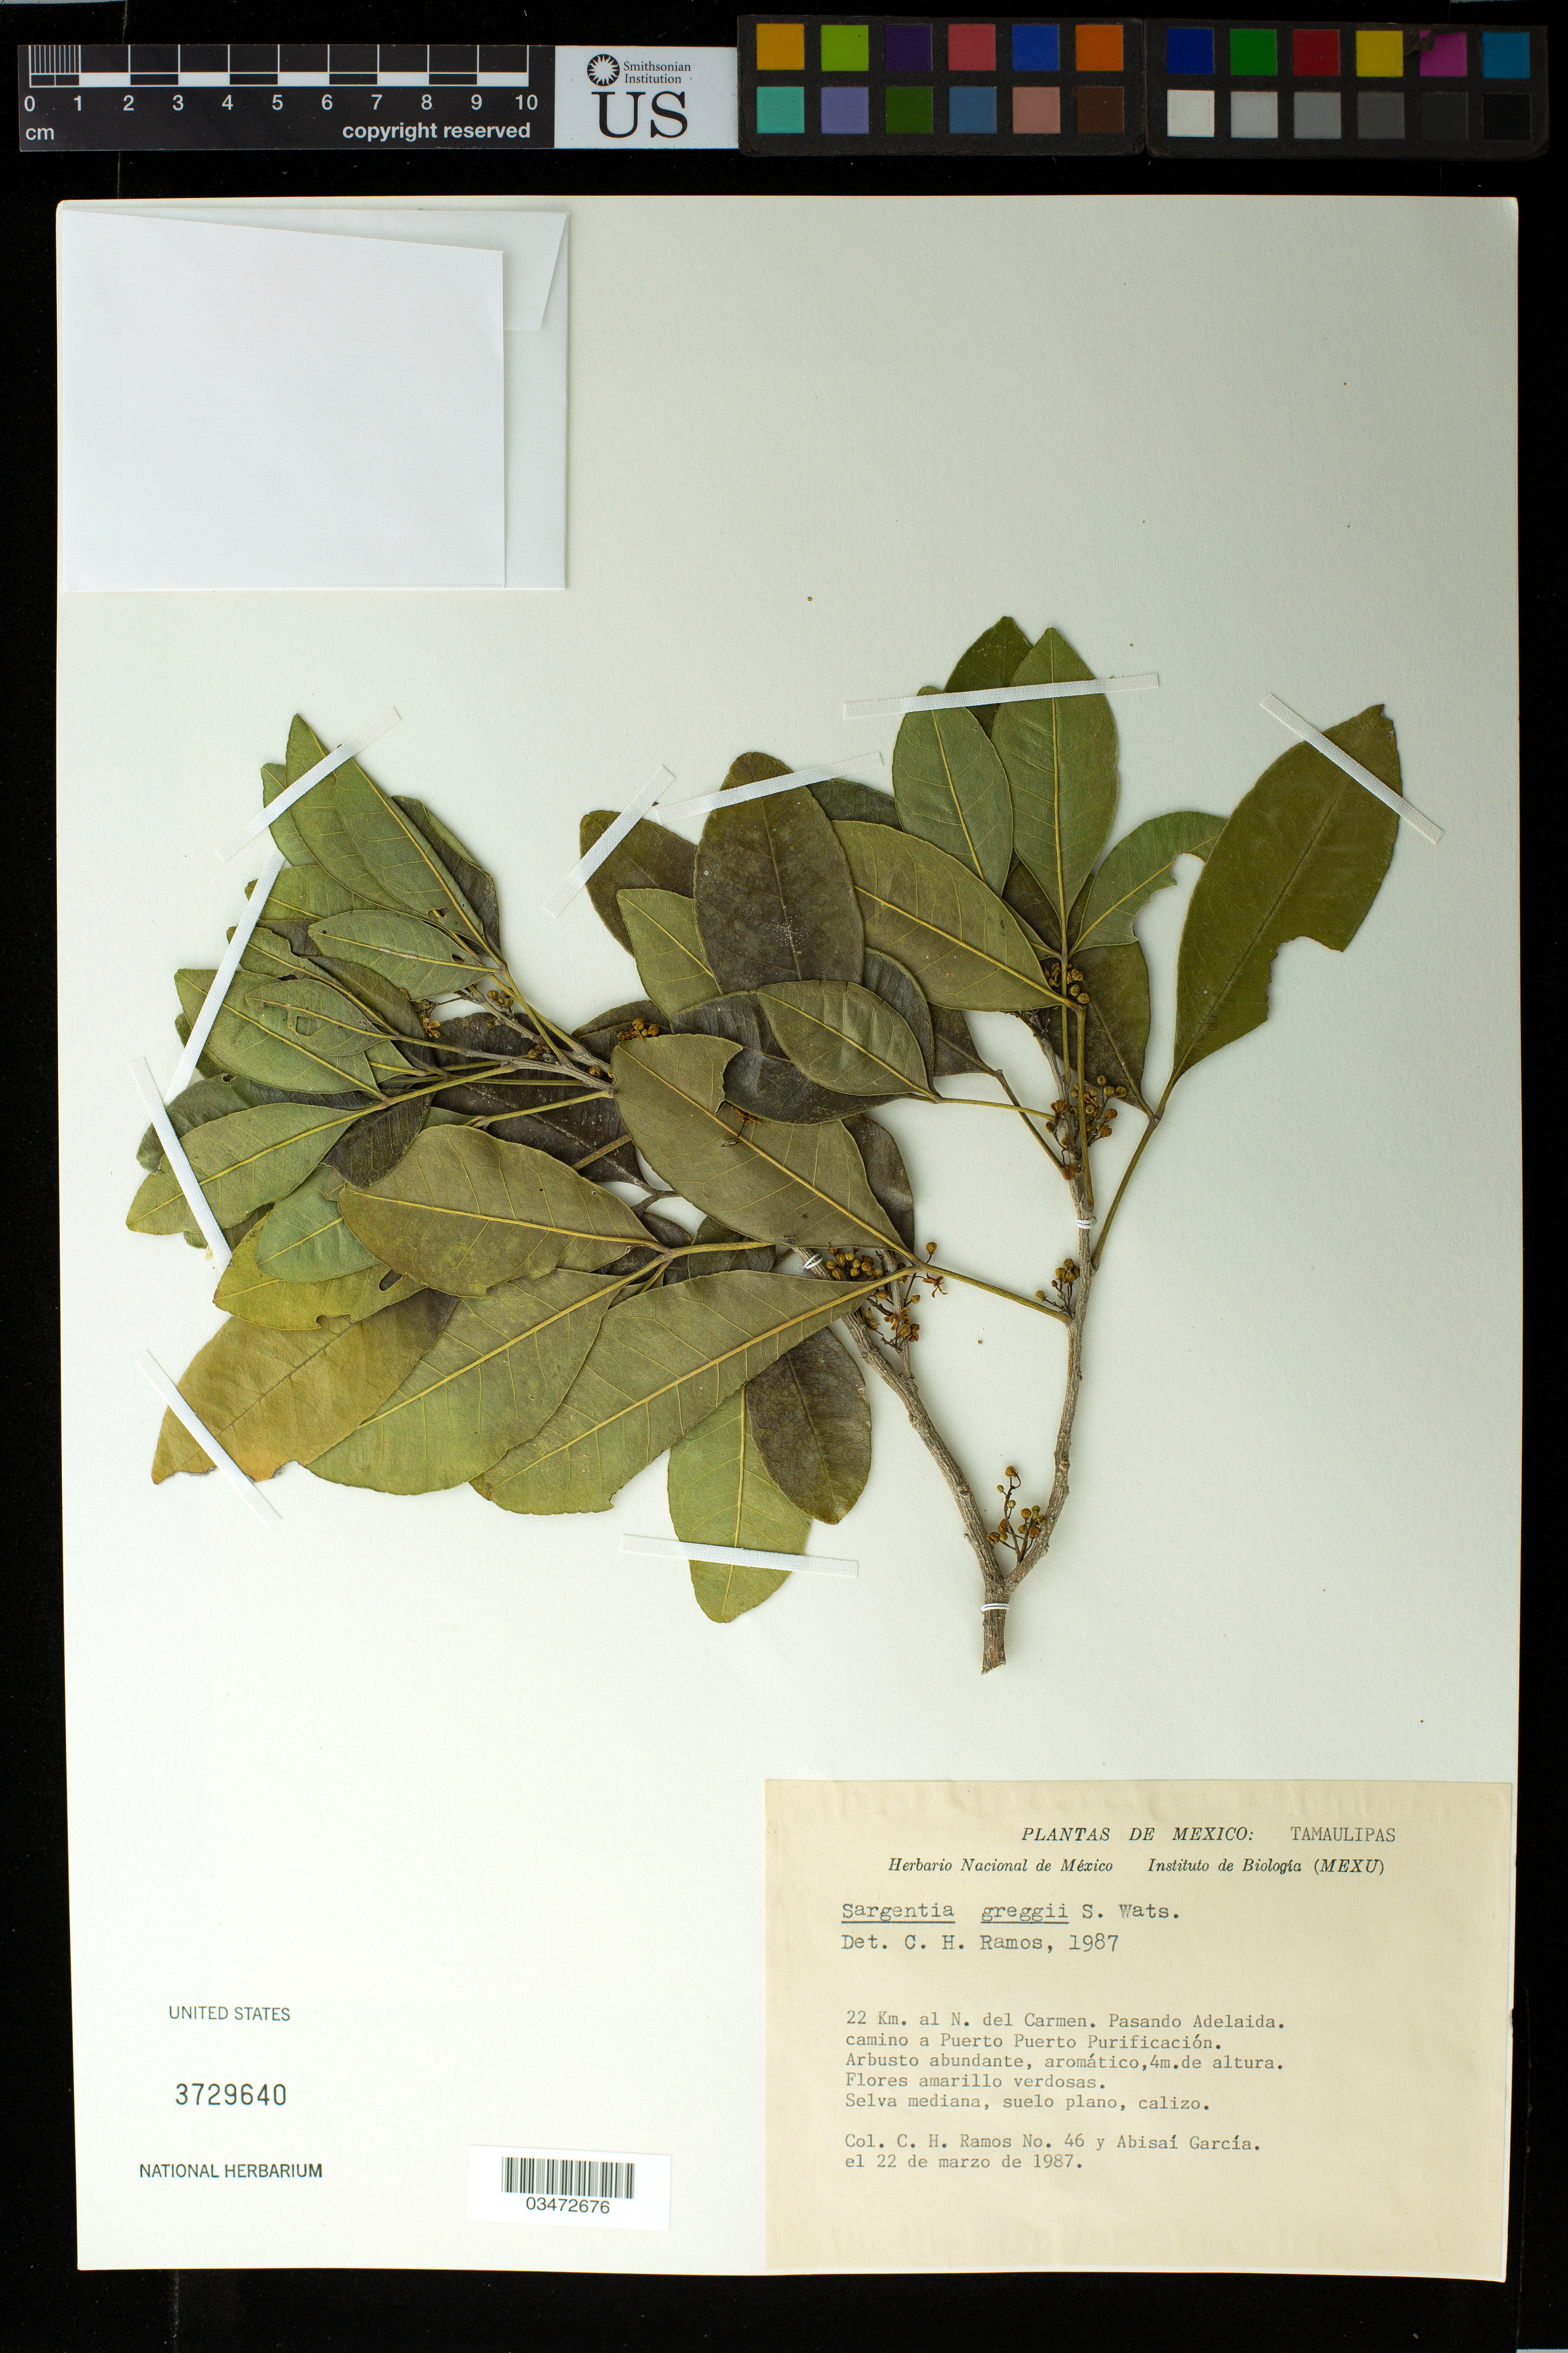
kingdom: Plantae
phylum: Tracheophyta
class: Magnoliopsida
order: Sapindales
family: Rutaceae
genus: Casimiroa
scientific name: Casimiroa greggii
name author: (S. Watson) Chiang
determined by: Strong, Mark T., (BOT), Smithsonian Institution - National Museum of Natural History (UNITED STATES)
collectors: C. H. Ramos & A. Garcia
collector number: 46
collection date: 1987-03-22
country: Mexico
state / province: Tamaulipas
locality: Puerto Purificación, pasando Adelaida.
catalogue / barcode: US 3729640